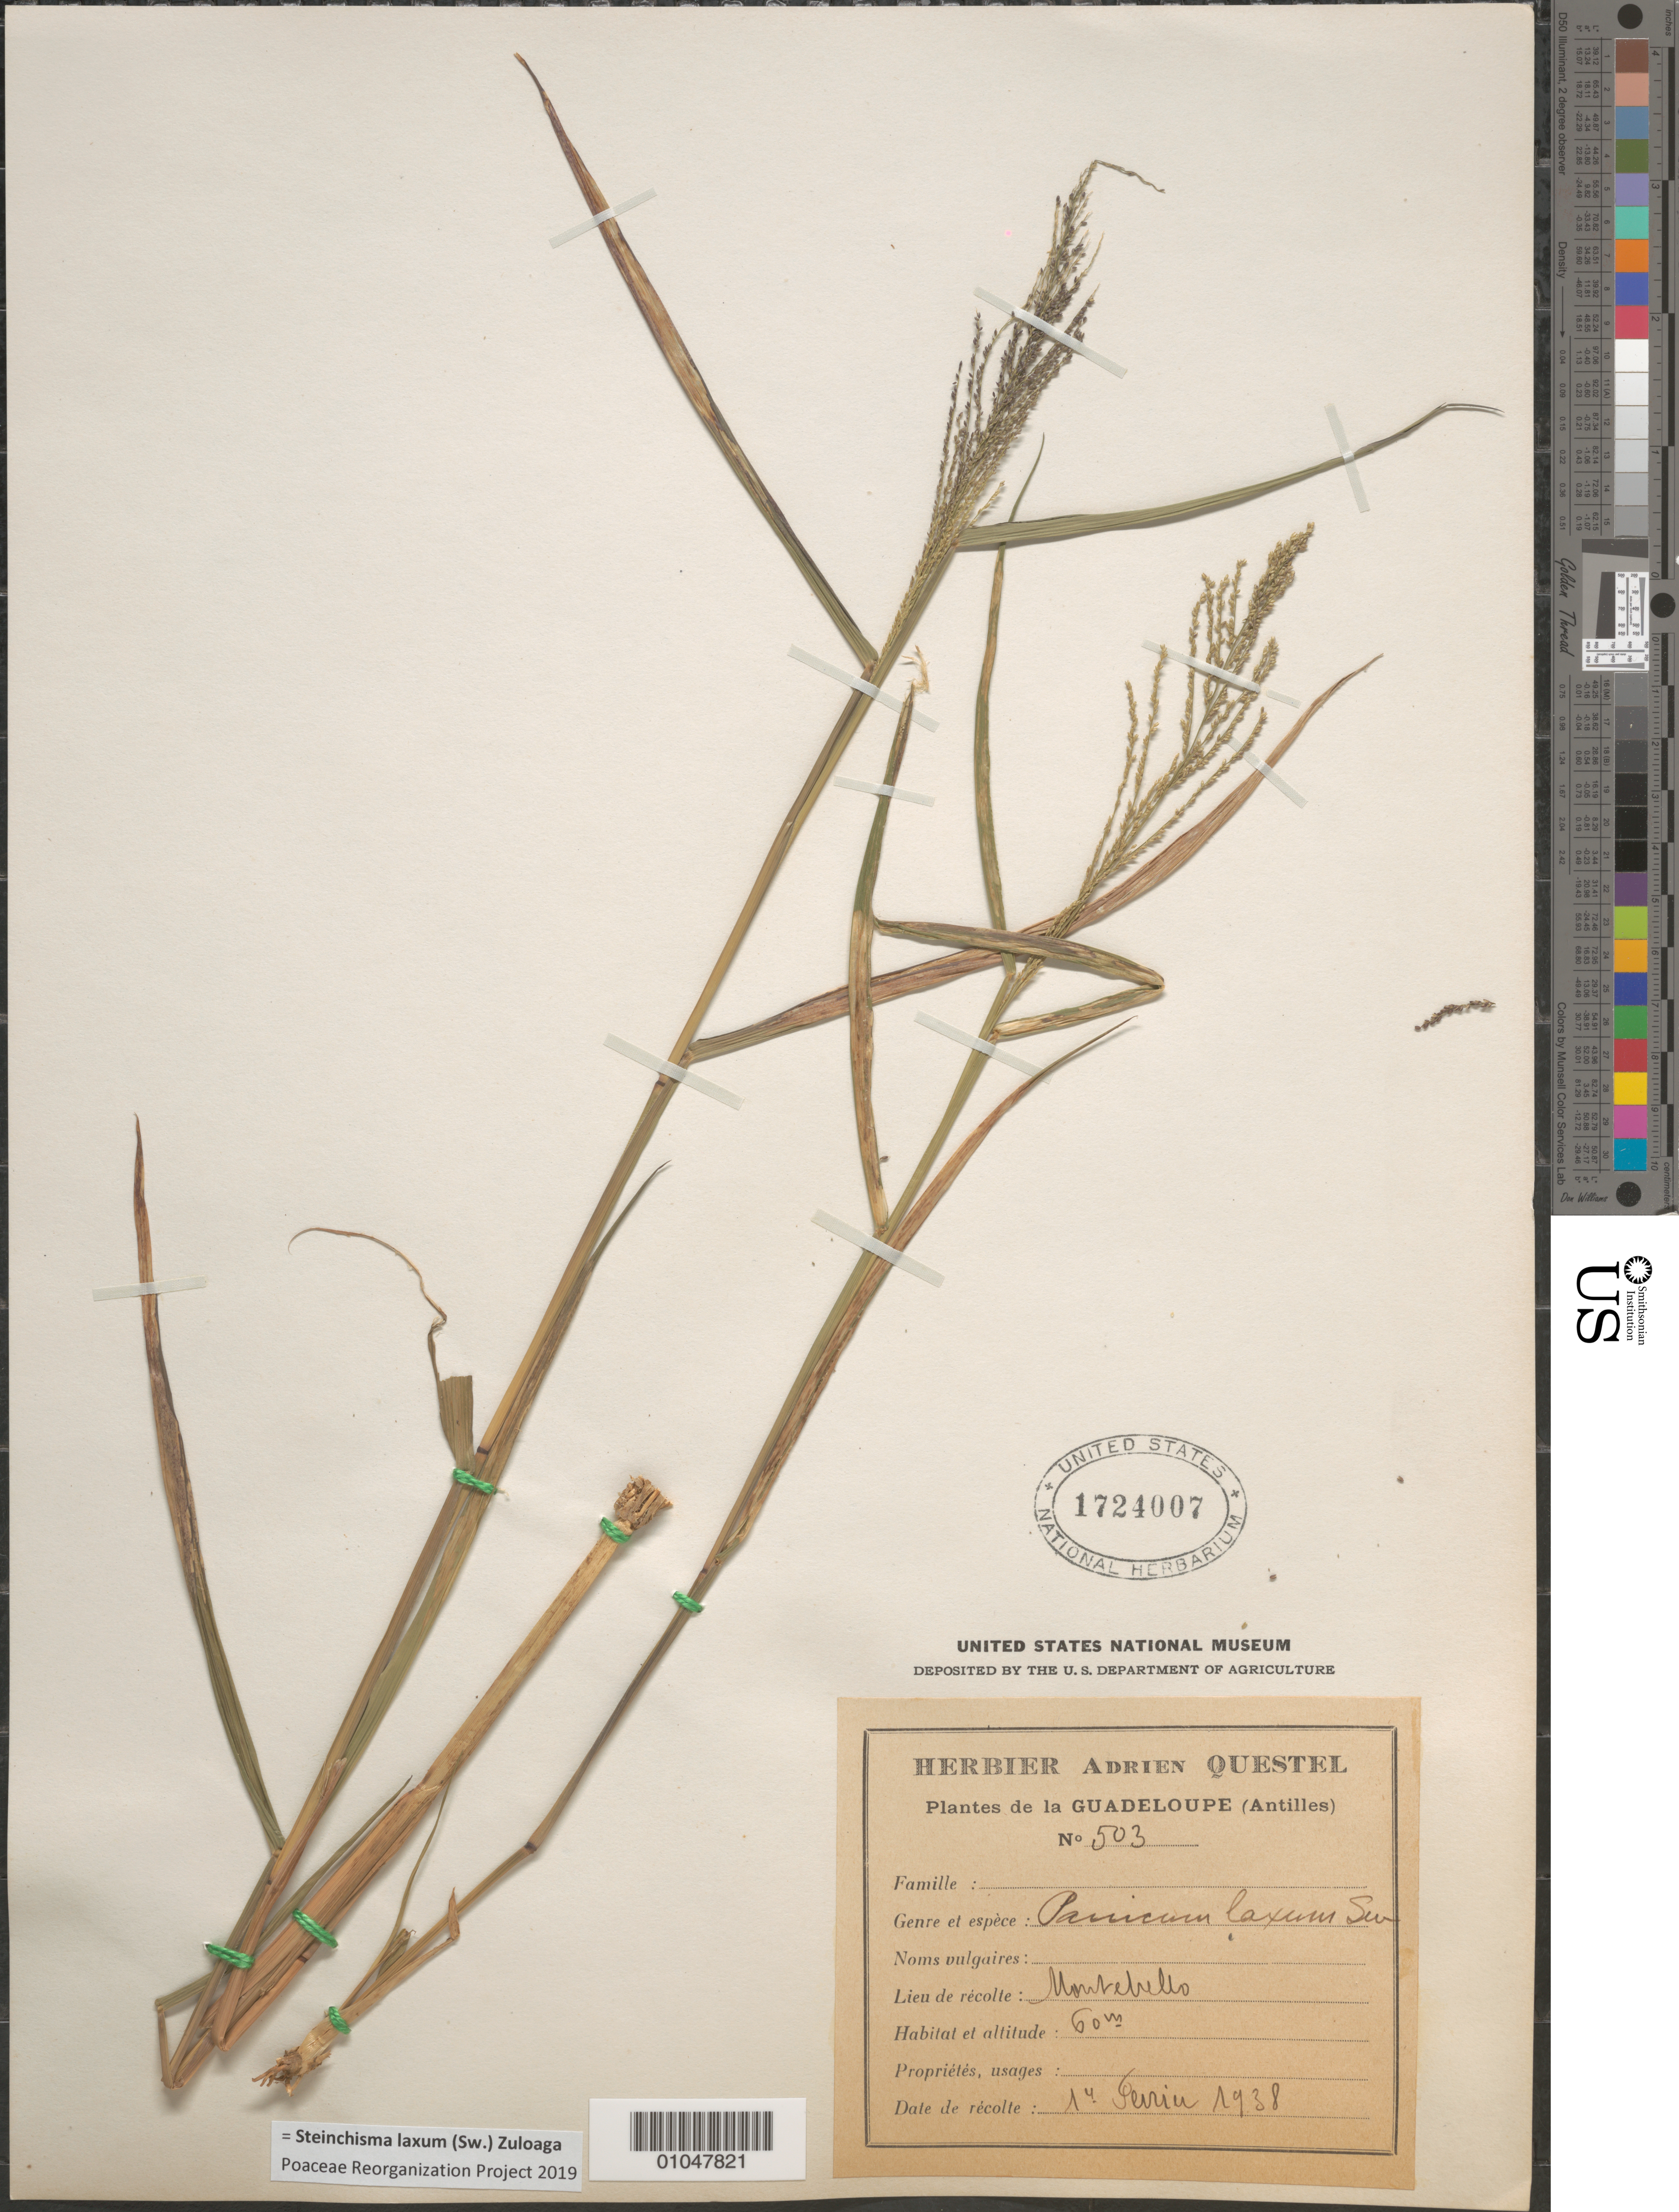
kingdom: Plantae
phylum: Tracheophyta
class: Liliopsida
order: Poales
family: Poaceae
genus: Panicum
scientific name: Panicum laxum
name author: Sw.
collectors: A. Questel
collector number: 503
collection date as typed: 14 Jan 1938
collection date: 1938-01-14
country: Guadeloupe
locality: Montebello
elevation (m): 600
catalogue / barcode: US 1724007